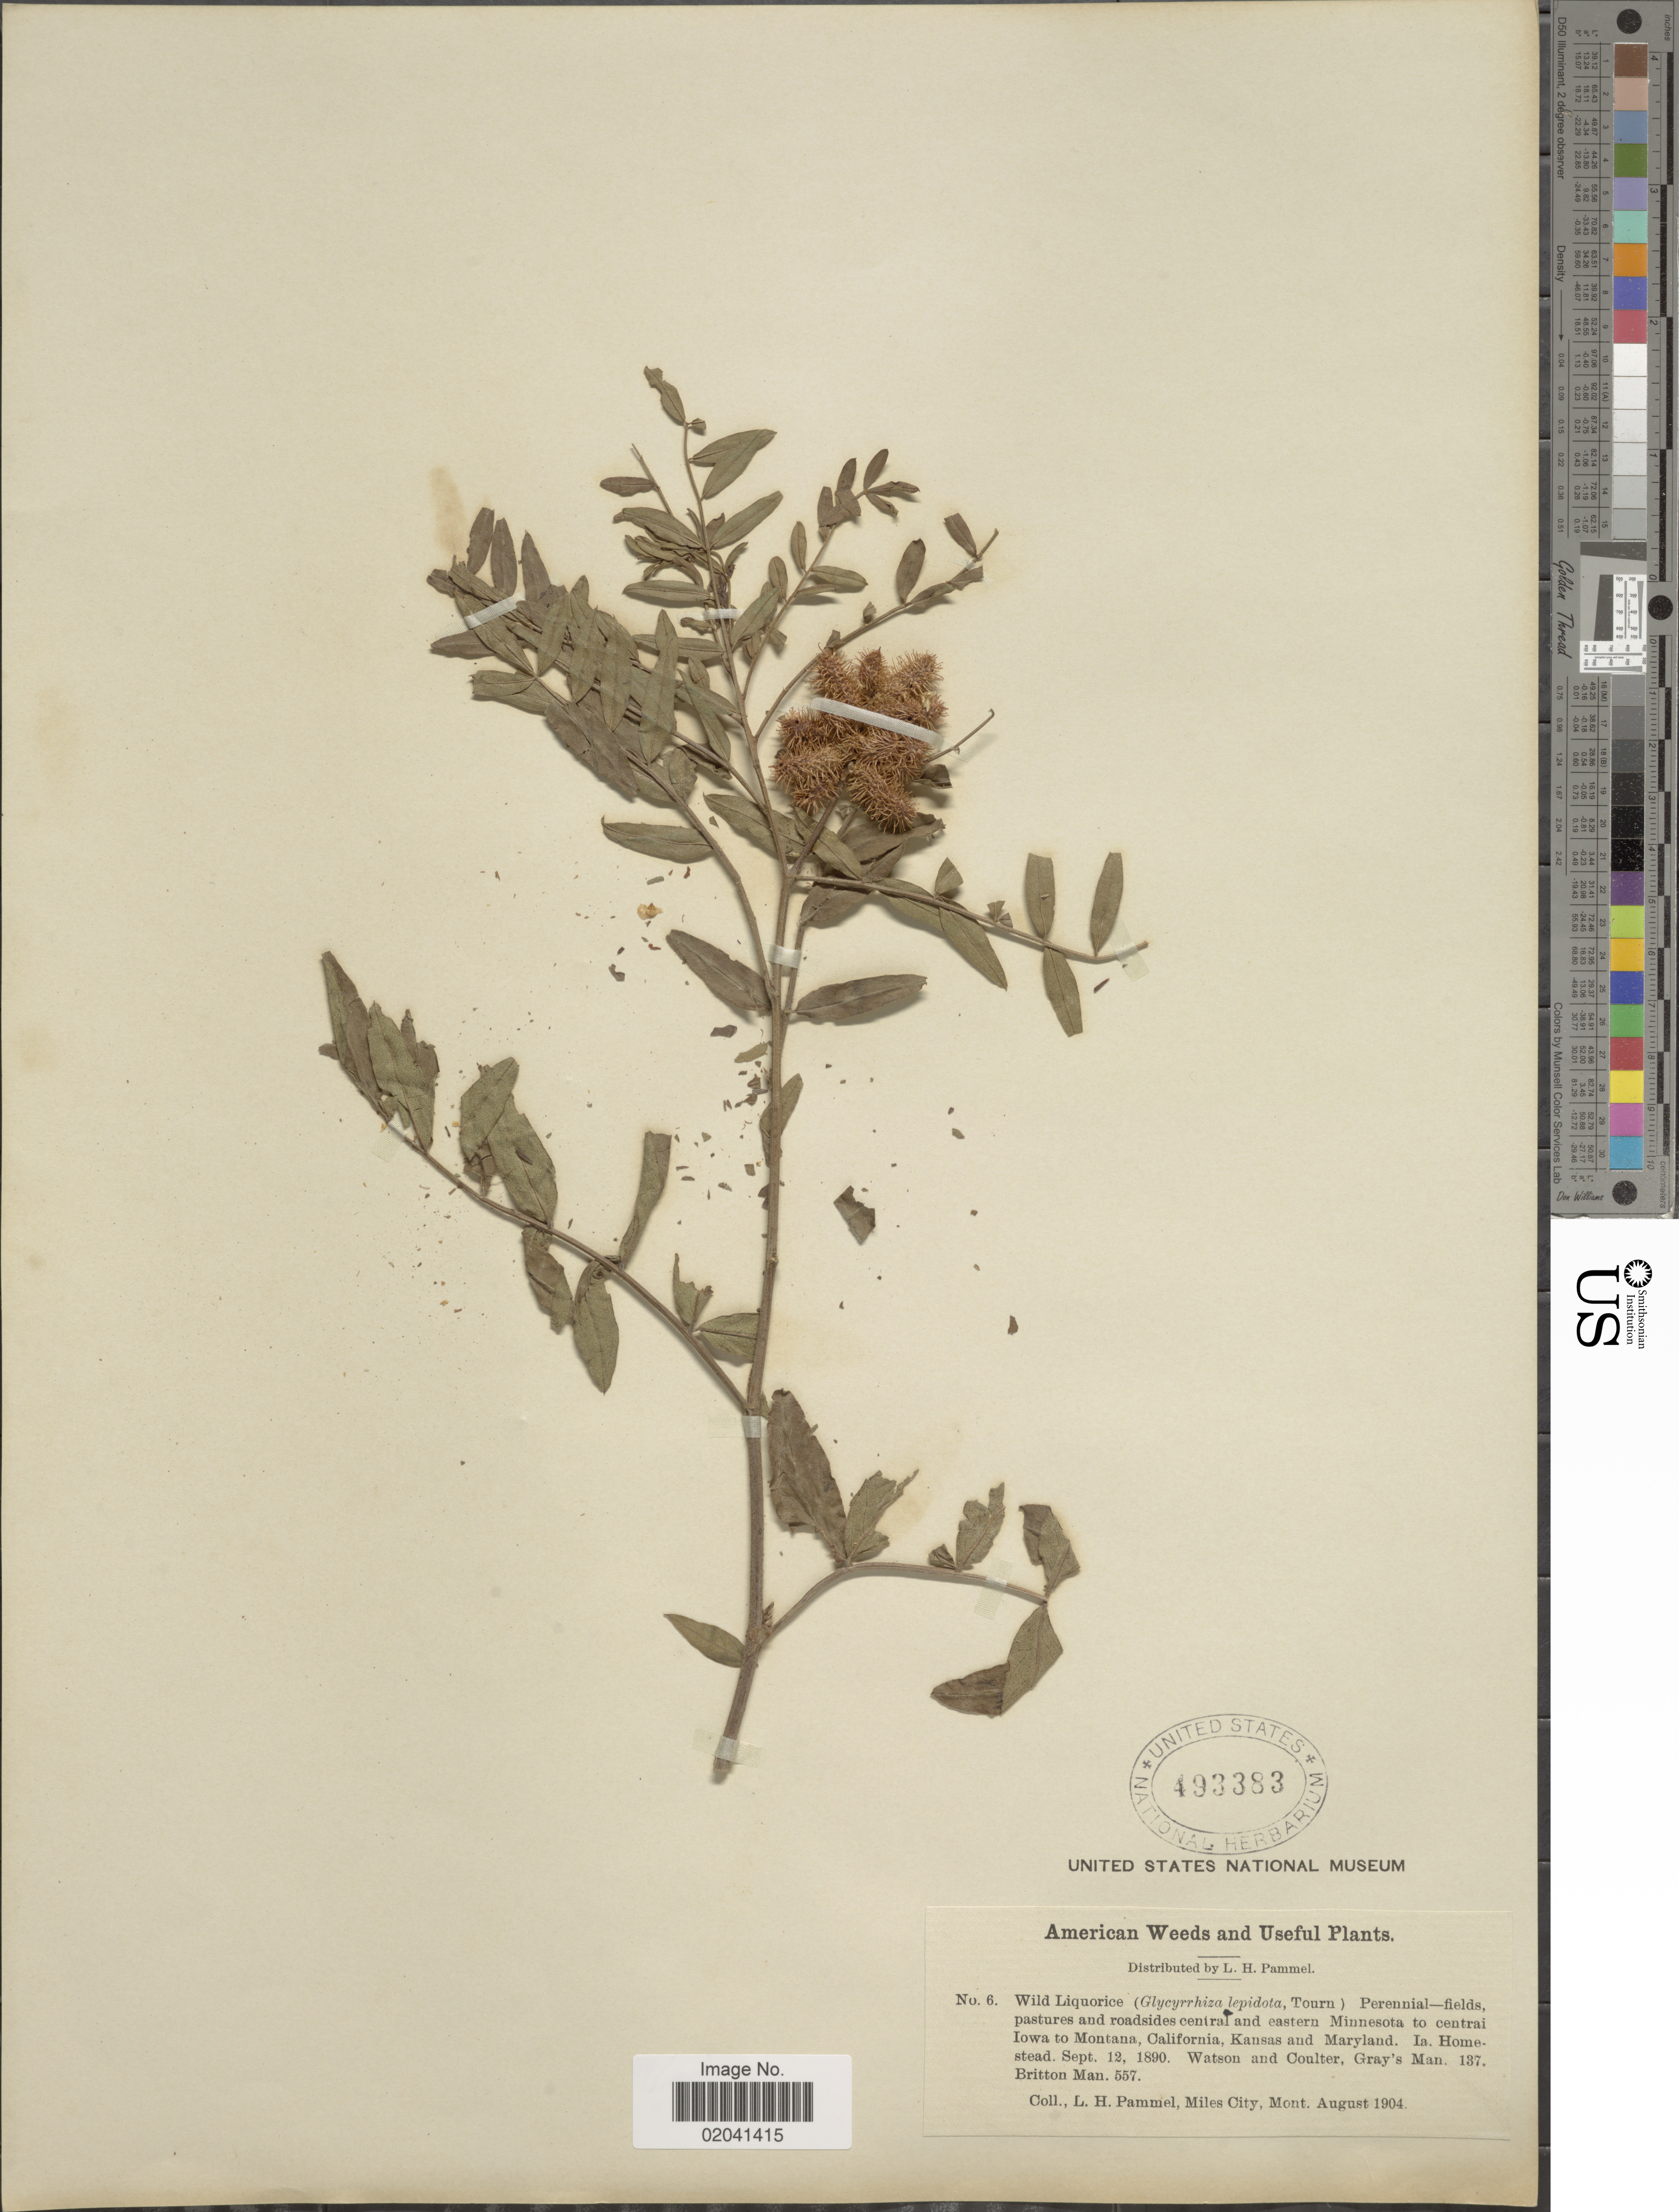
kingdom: Plantae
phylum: Tracheophyta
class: Magnoliopsida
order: Fabales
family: Fabaceae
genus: Glycyrrhiza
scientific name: Glycyrrhiza lepidota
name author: Pursh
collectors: L. Pammel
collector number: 6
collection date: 1904-08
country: United States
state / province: Montana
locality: Miles City. central and eastern Minnesota to central Iowa to Montana, California, Kansas and Maryland. Ia. Homestead [unsure placement]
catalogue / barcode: US 493383